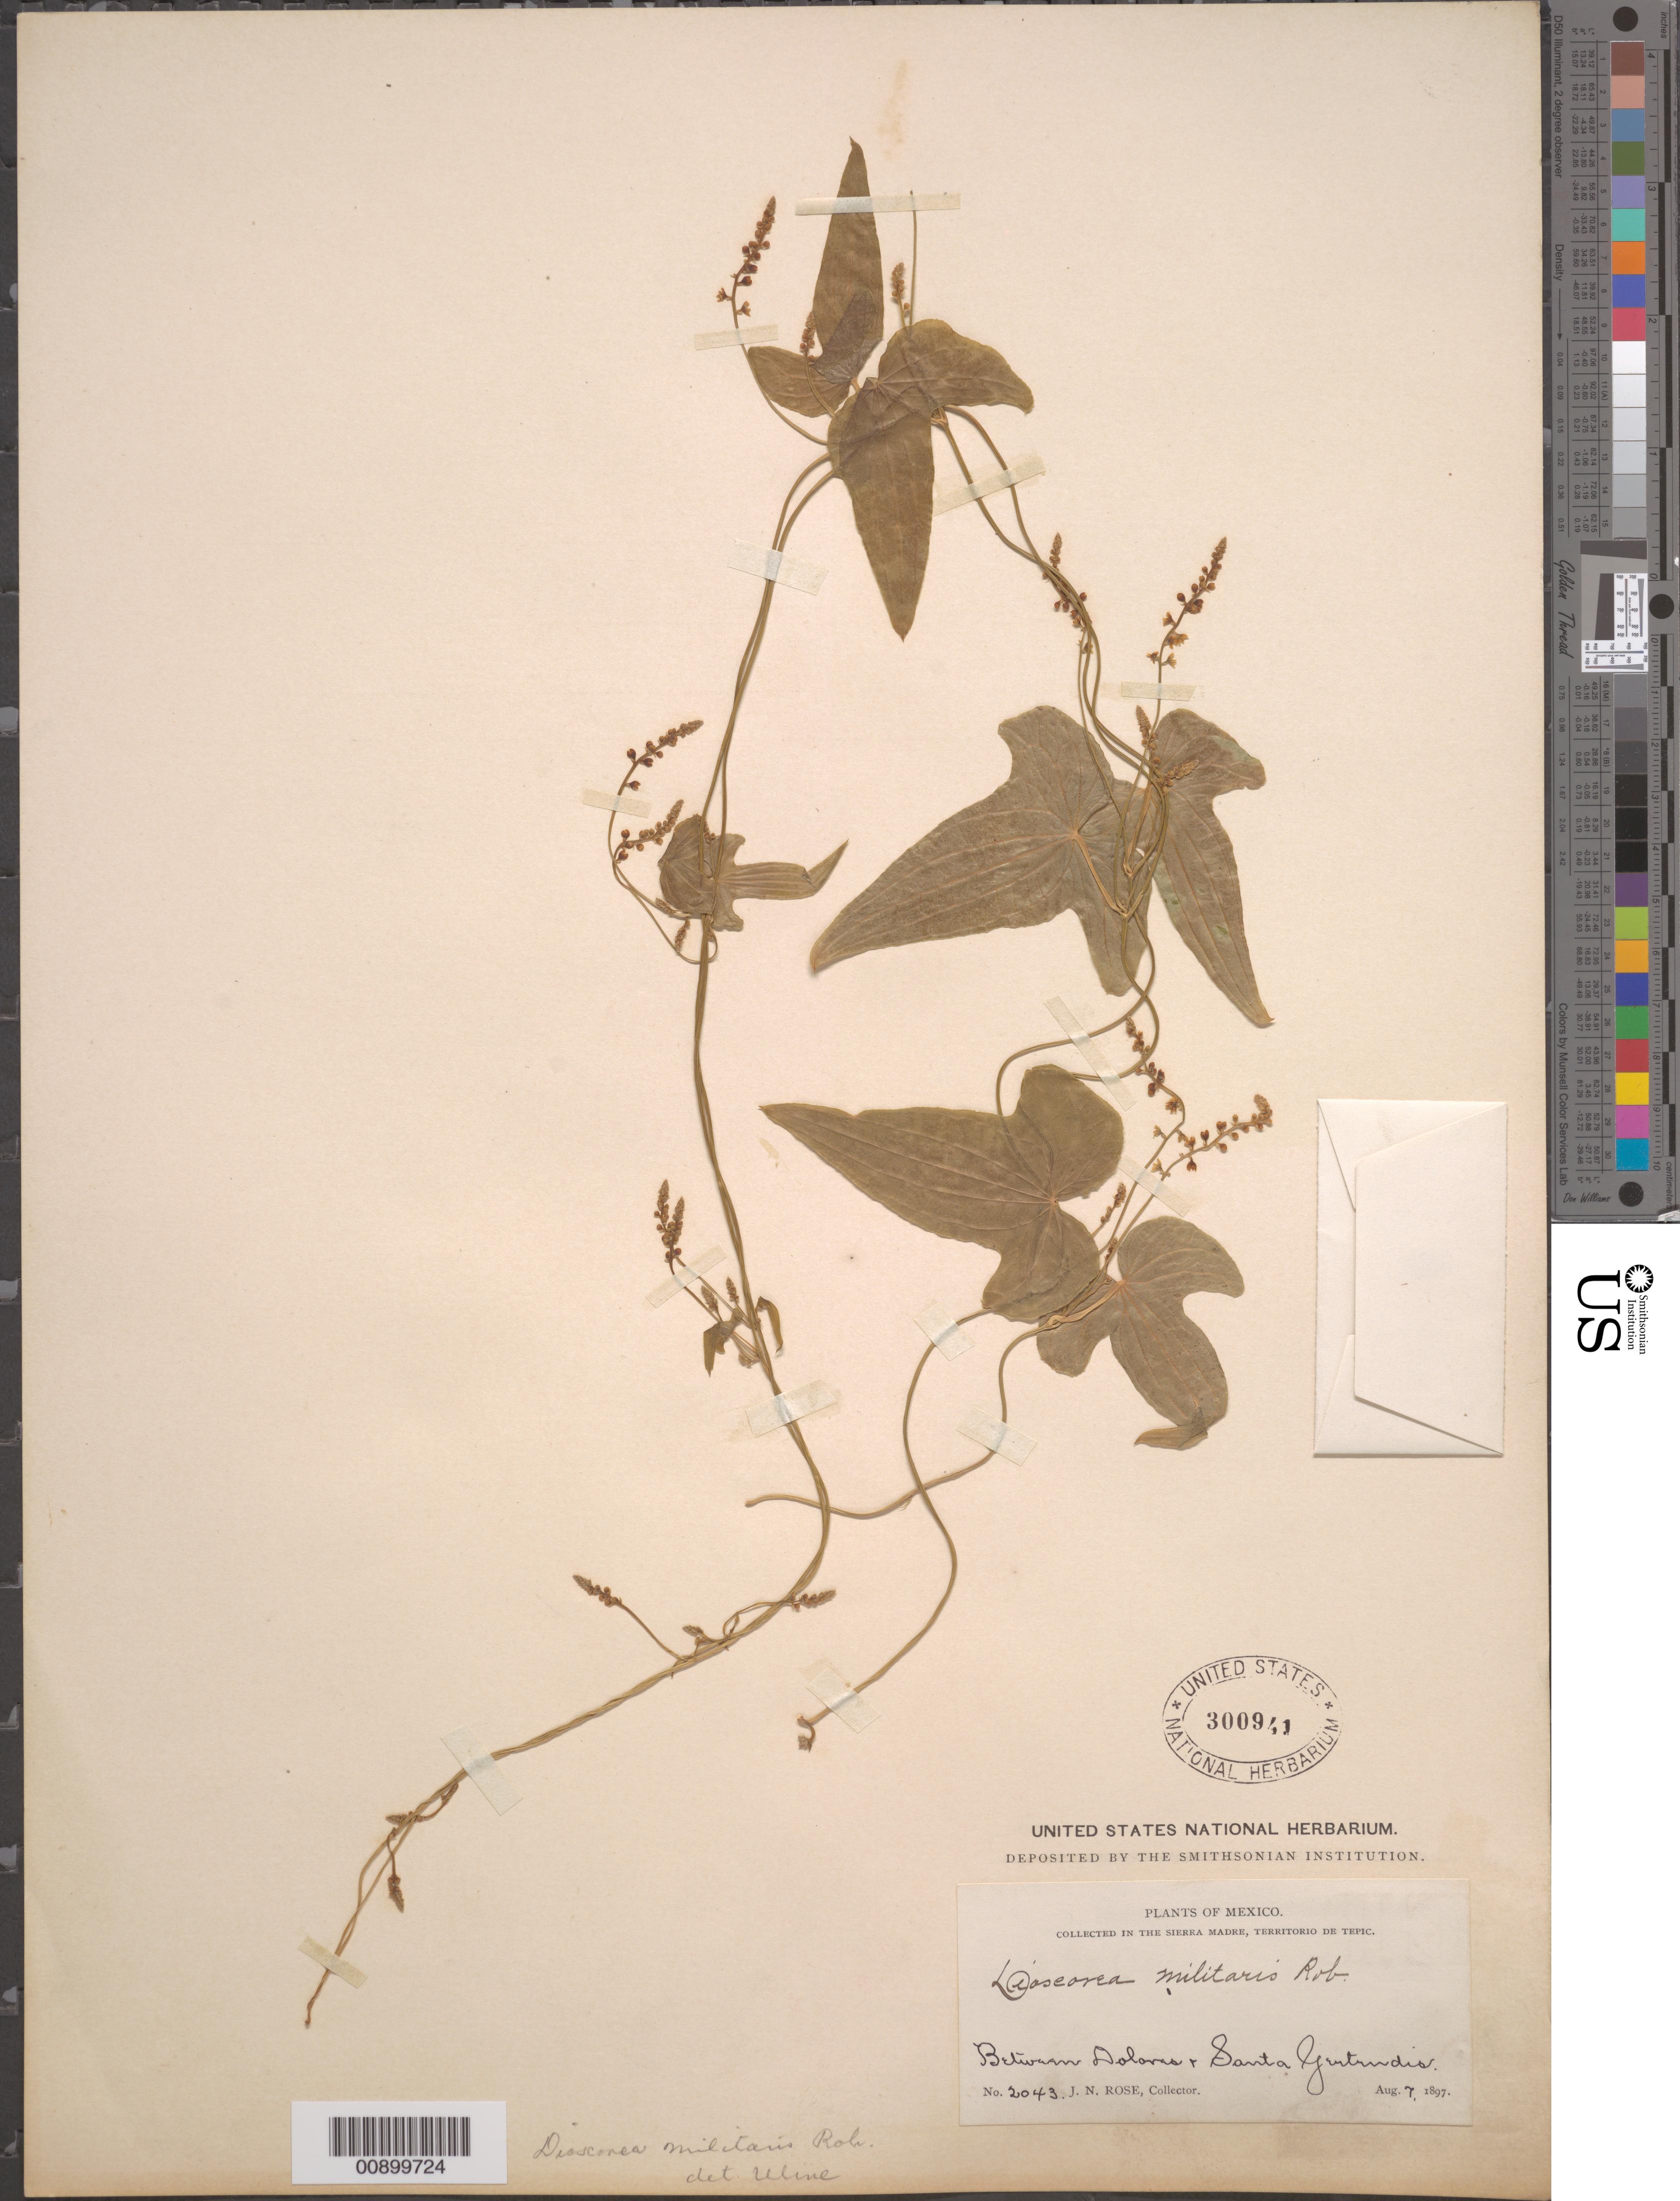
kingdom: Plantae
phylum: Tracheophyta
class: Liliopsida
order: Dioscoreales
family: Dioscoreaceae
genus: Dioscorea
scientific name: Dioscorea militaris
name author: B.L. Rob.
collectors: J. N. Rose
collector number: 2043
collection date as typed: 07 Aug 1897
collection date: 1897-08-07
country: Mexico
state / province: Nayarit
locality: Sierra Madre, Territorio de Tepic. Between Dolores and Santa Gertrudis.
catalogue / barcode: US 300941